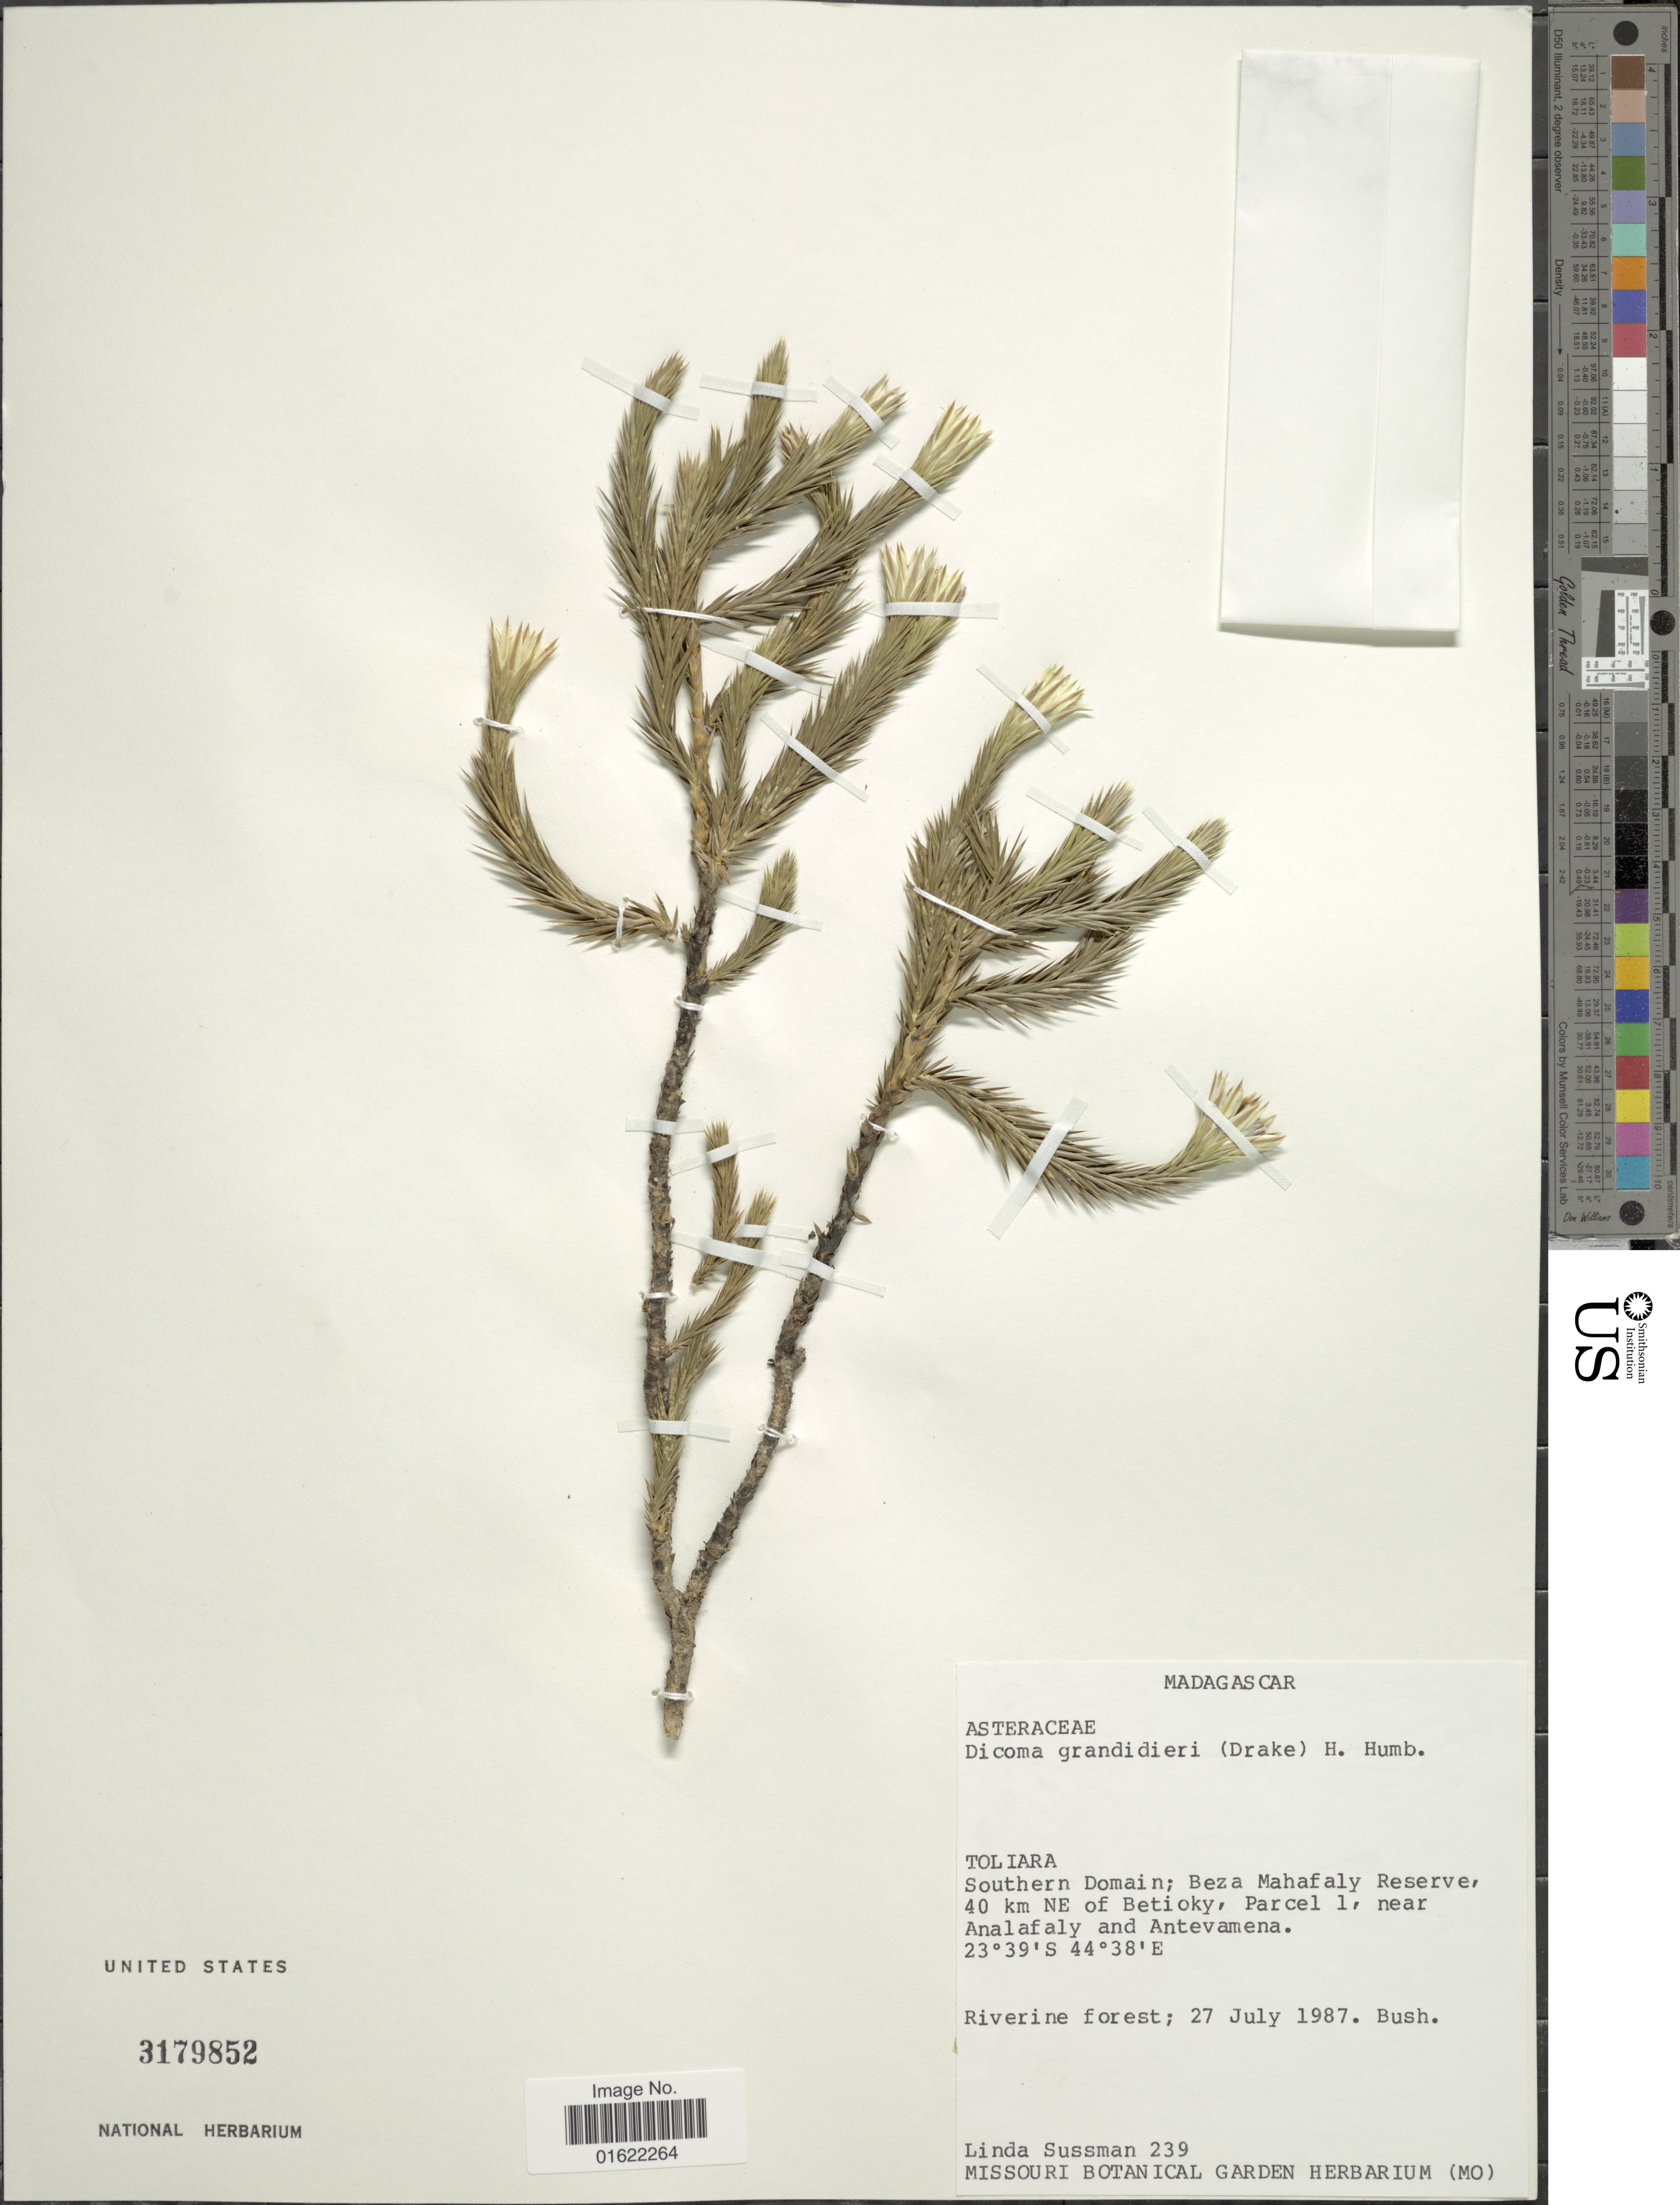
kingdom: Plantae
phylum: Tracheophyta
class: Magnoliopsida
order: Asterales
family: Asteraceae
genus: Dicoma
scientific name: Dicoma grandidieri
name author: (Drake) Humbert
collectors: L. Sussman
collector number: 239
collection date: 1987-07-27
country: Madagascar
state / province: Atsimo-Andrefana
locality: Southern Domain; Beza Mahafaly Reserve, 40 km NE of Betioky, Parcel 1, near Analafaly and Antevmena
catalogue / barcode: US 3179852